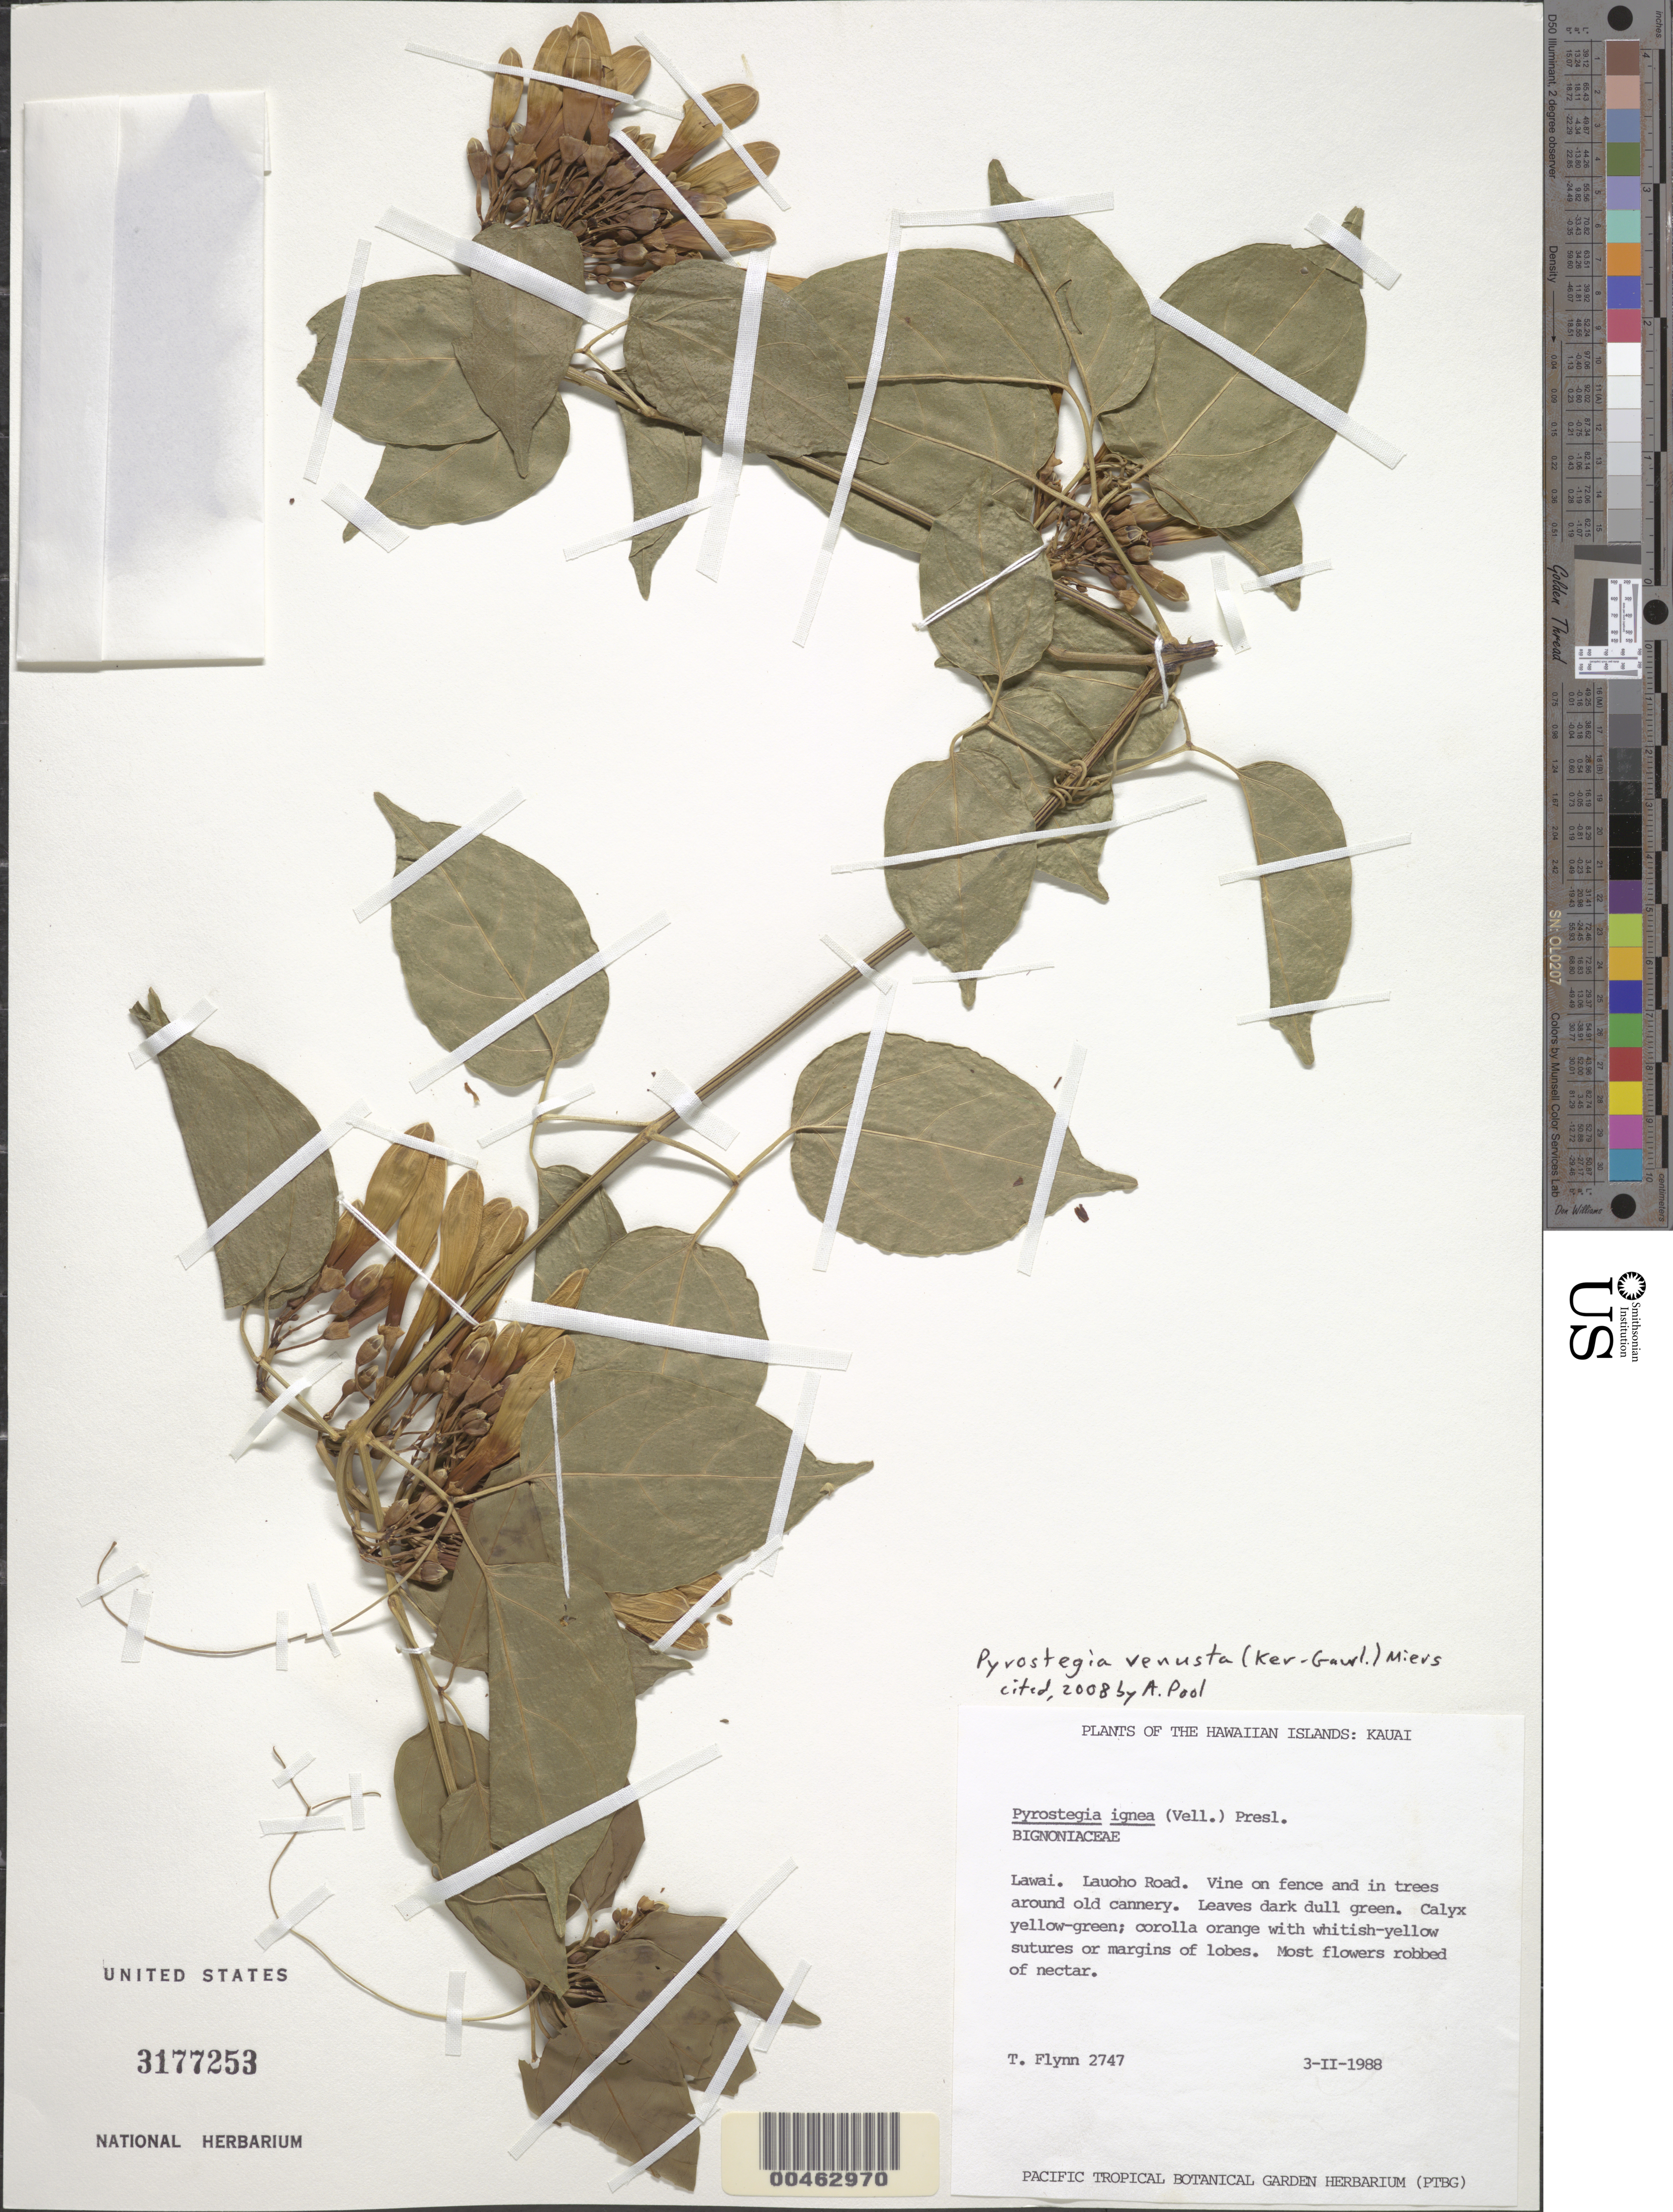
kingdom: Plantae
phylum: Tracheophyta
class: Magnoliopsida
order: Lamiales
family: Bignoniaceae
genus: Pyrostegia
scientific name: Pyrostegia venusta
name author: (Ker Gawl.) Miers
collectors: T. W. Flynn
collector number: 2747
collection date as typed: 3 Feb 1988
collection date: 1988-02-03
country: United States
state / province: Hawaii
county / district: Kauai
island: Kaua'i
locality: Lawai. Lauoho Rd.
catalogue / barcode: US 3177253